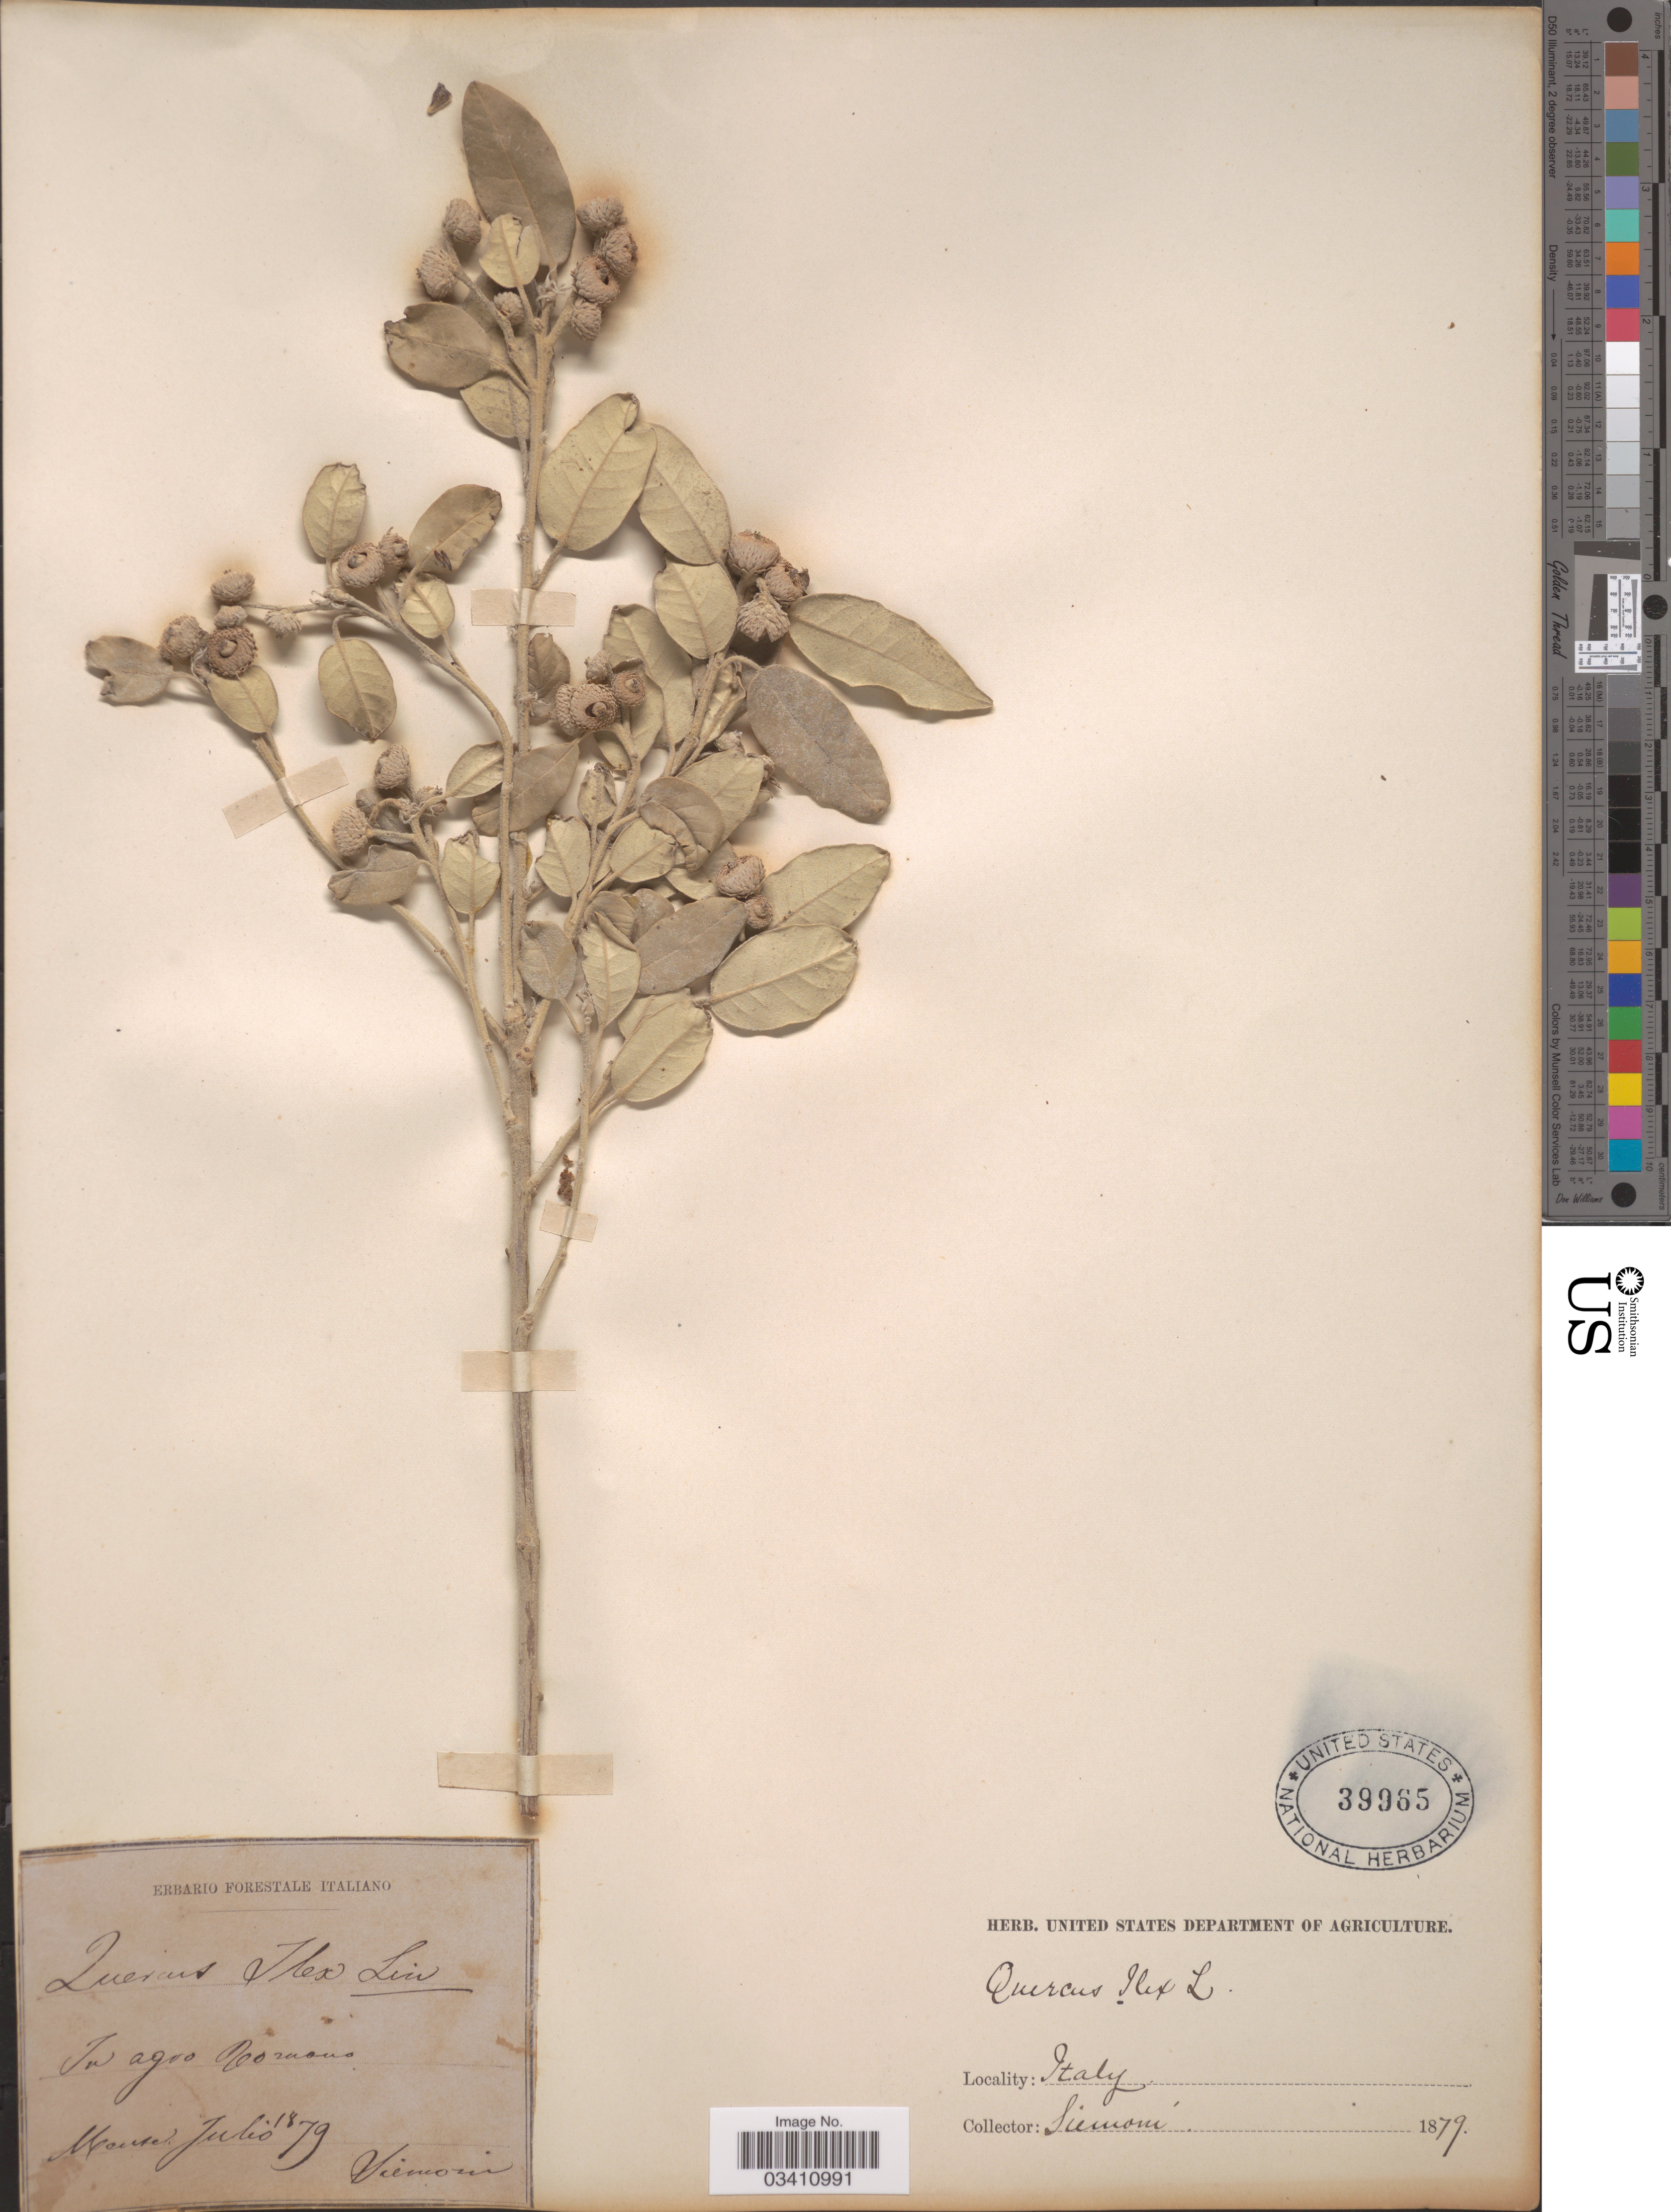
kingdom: Plantae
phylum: Tracheophyta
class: Magnoliopsida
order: Fagales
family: Fagaceae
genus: Quercus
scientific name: Quercus ilex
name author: Lour.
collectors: Siemoni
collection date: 1879-07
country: Italy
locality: In agoo Nomons. Monte. [interpreted]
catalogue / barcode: US 39965